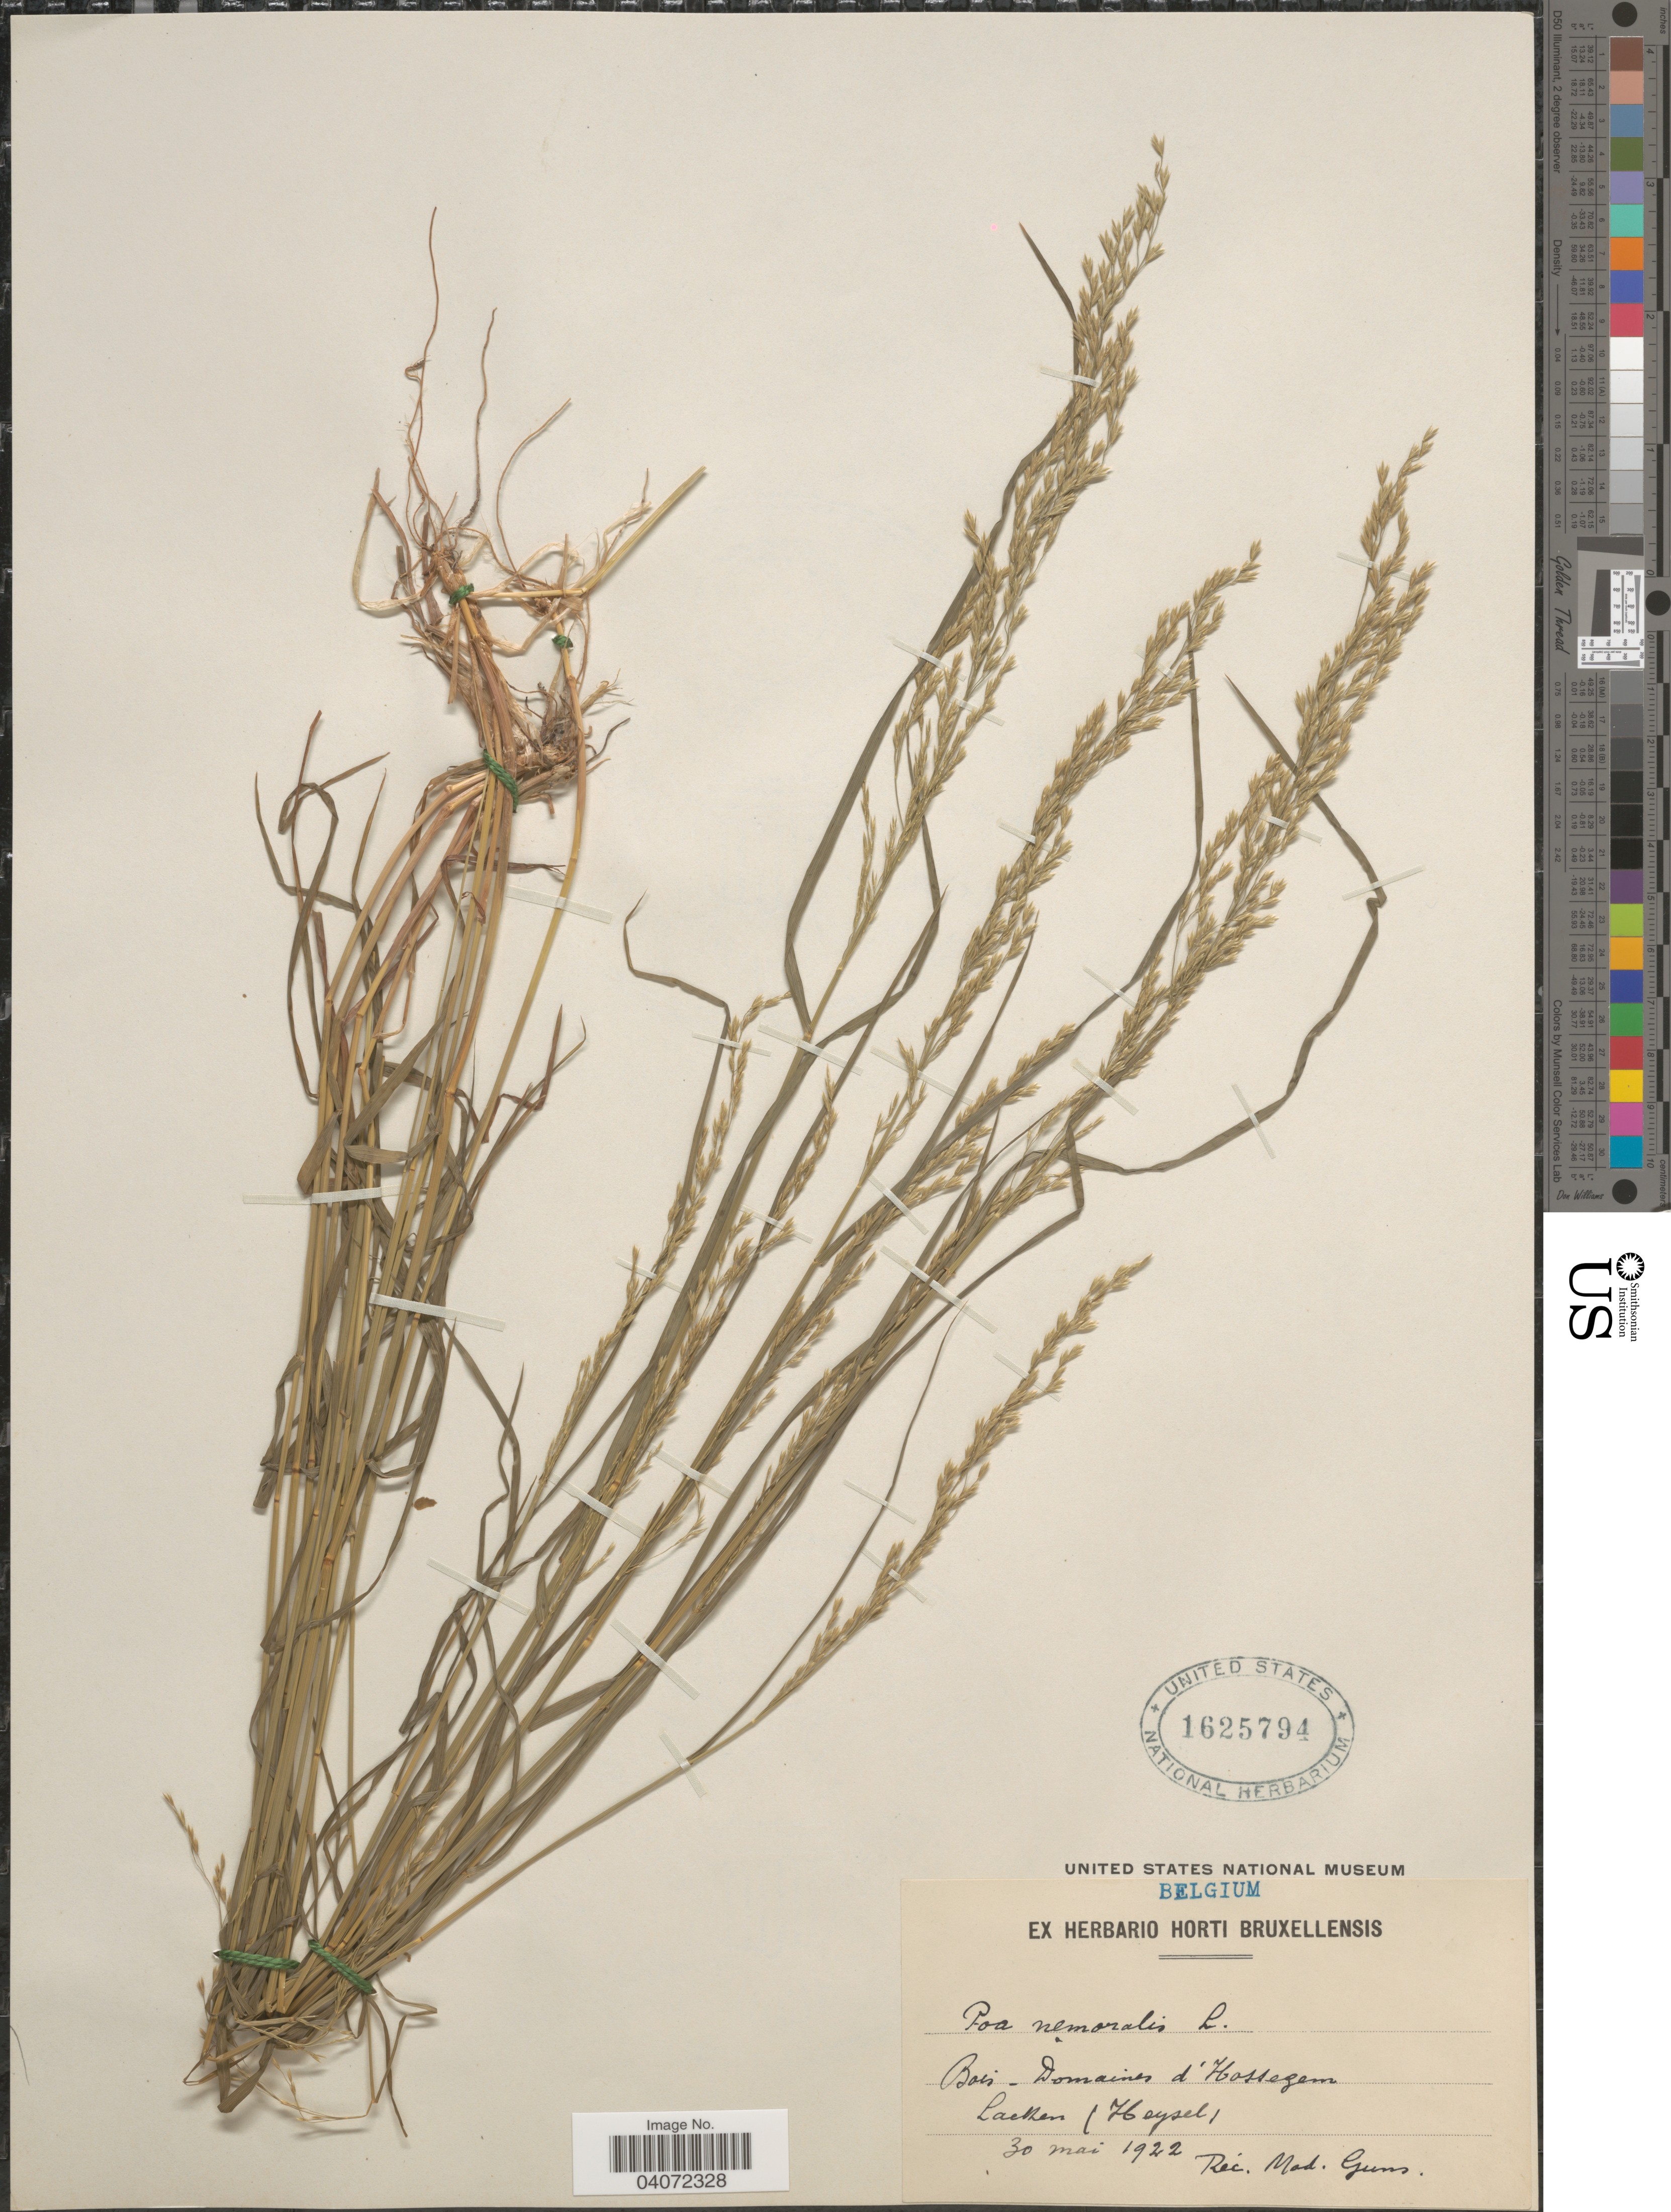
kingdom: Plantae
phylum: Tracheophyta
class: Liliopsida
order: Poales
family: Poaceae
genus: Poa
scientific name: Poa nemoralis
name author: L.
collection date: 1922-05-30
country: Belgium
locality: Bois - Domaines d'Hossegem Lachen (Heysel).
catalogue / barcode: US 1625794